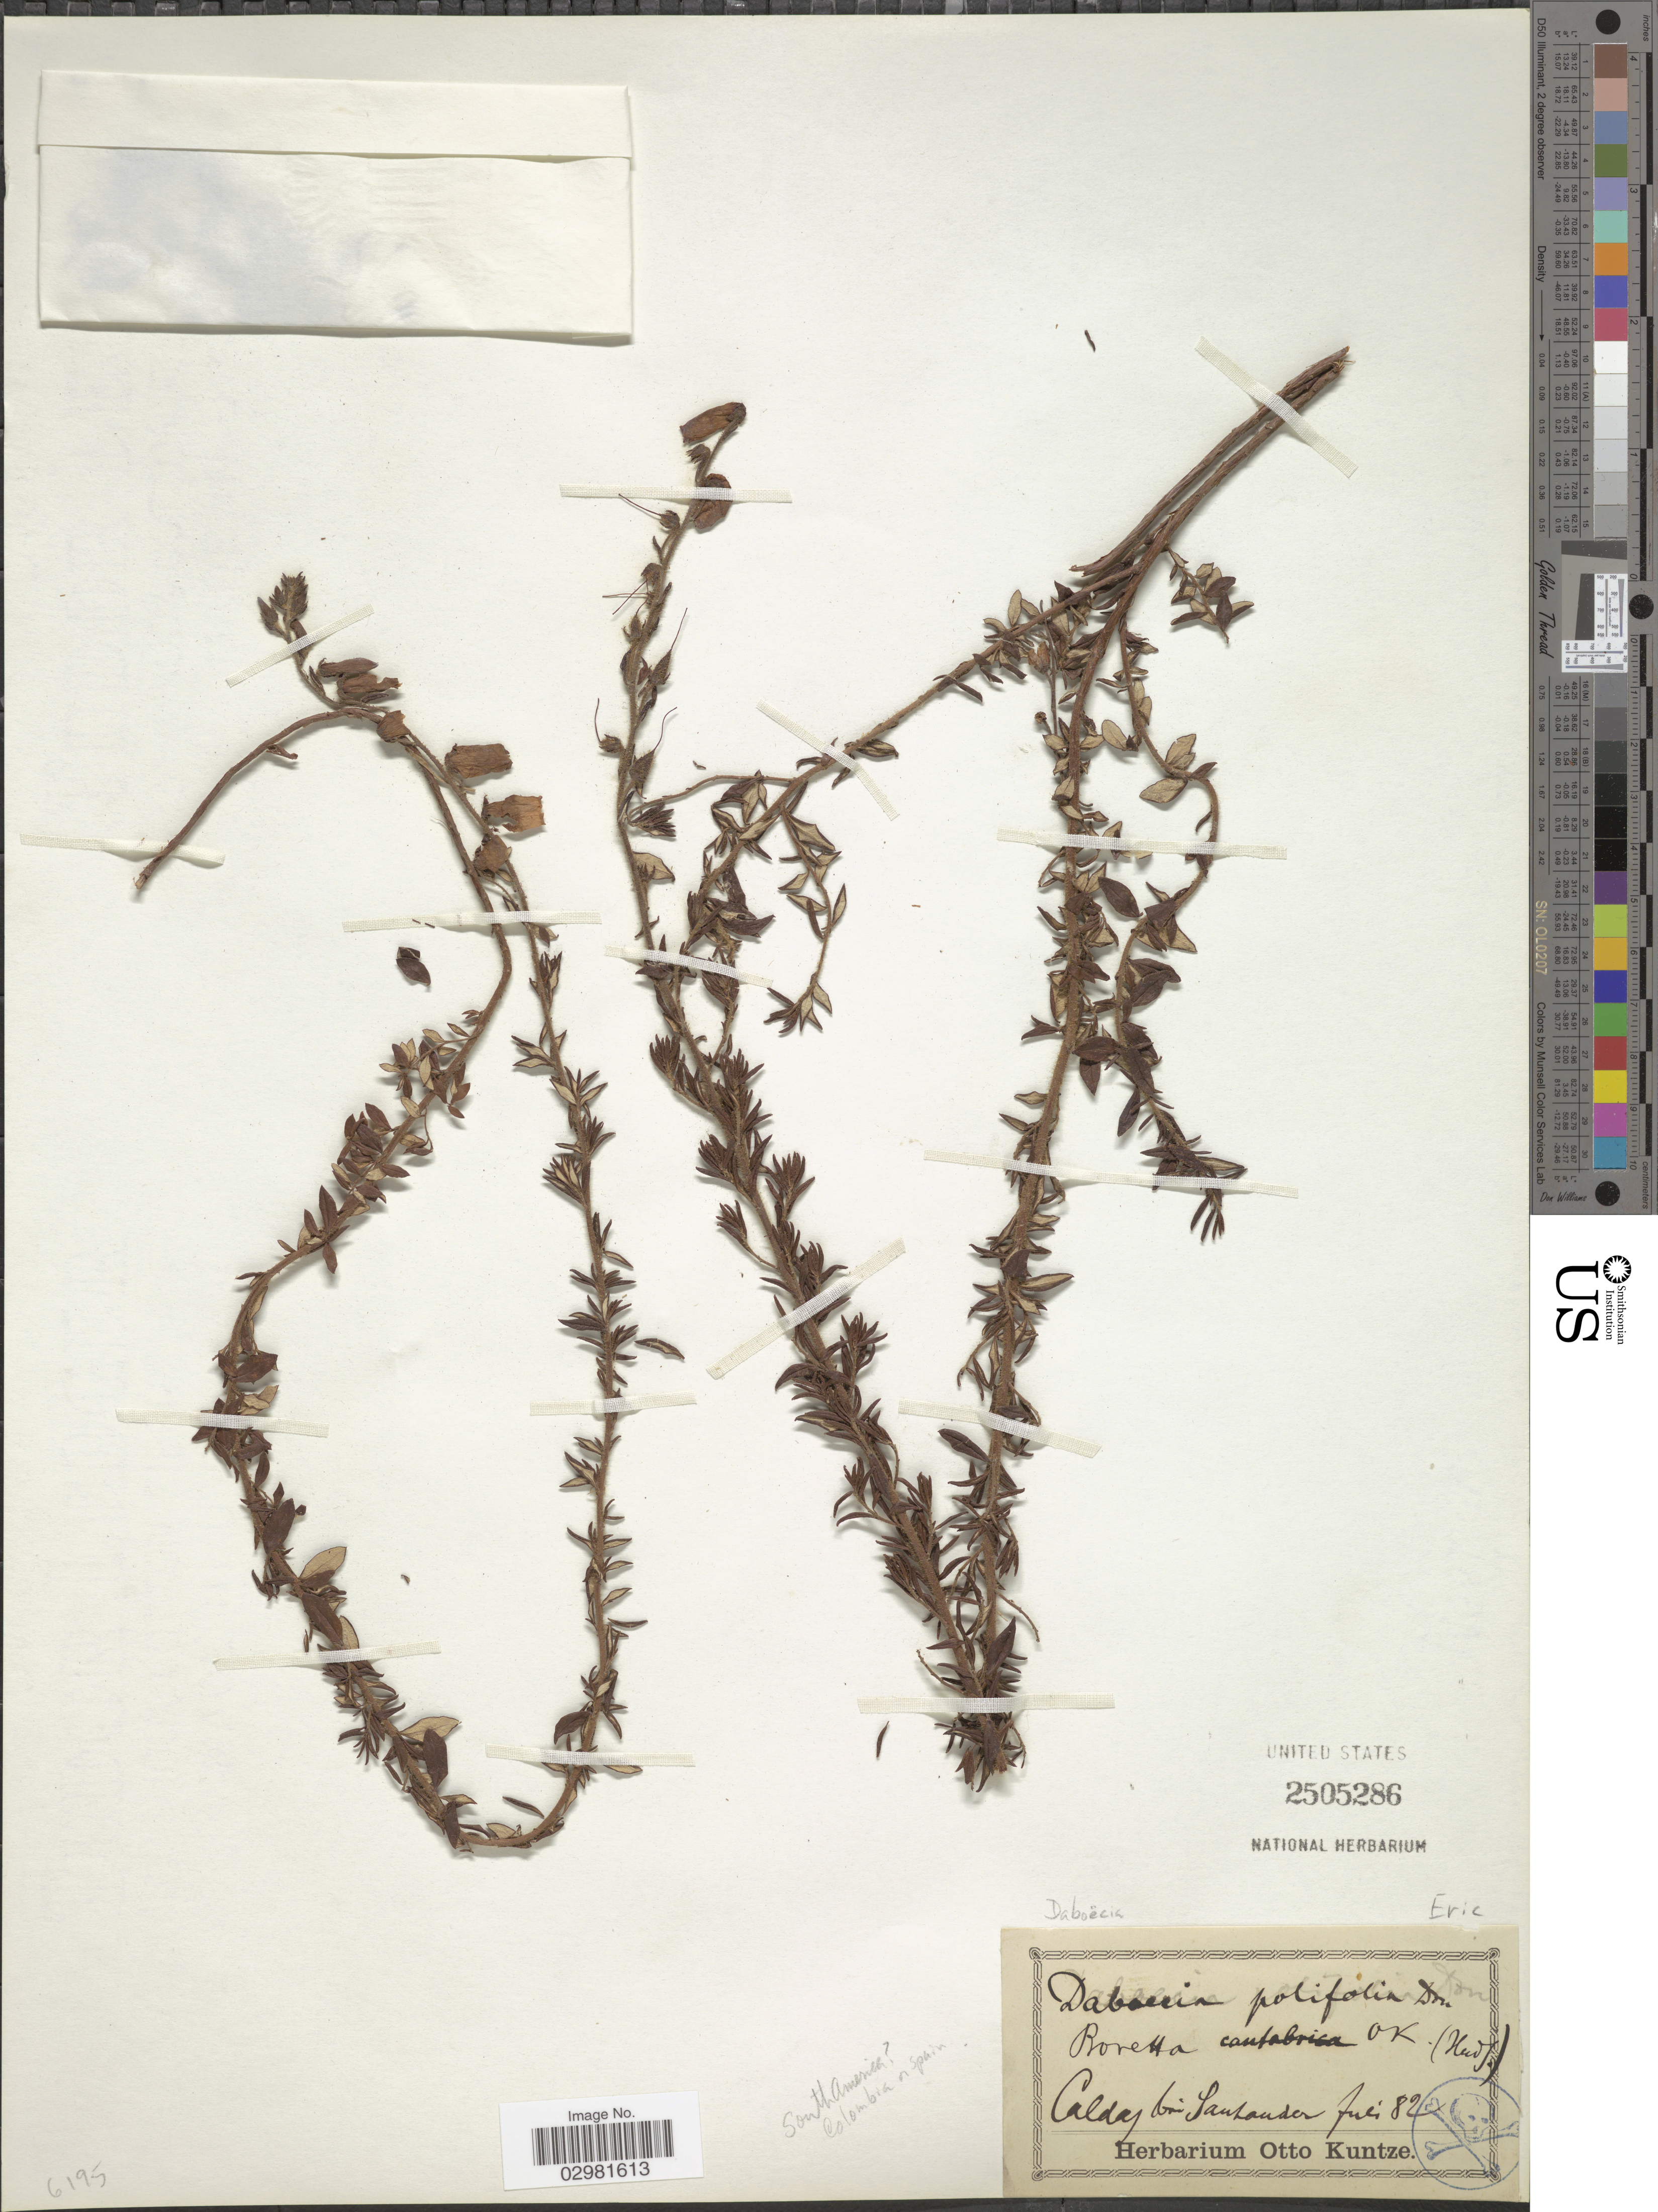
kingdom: Plantae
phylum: Tracheophyta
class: Magnoliopsida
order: Ericales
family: Ericaceae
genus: Daboecia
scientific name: Daboecia polifolia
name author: D. Don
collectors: ex herb. Otto Kuntze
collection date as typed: Transcribed d/m/y: /7/82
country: Colombia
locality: Caldas bei Santander.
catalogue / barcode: US 2505286